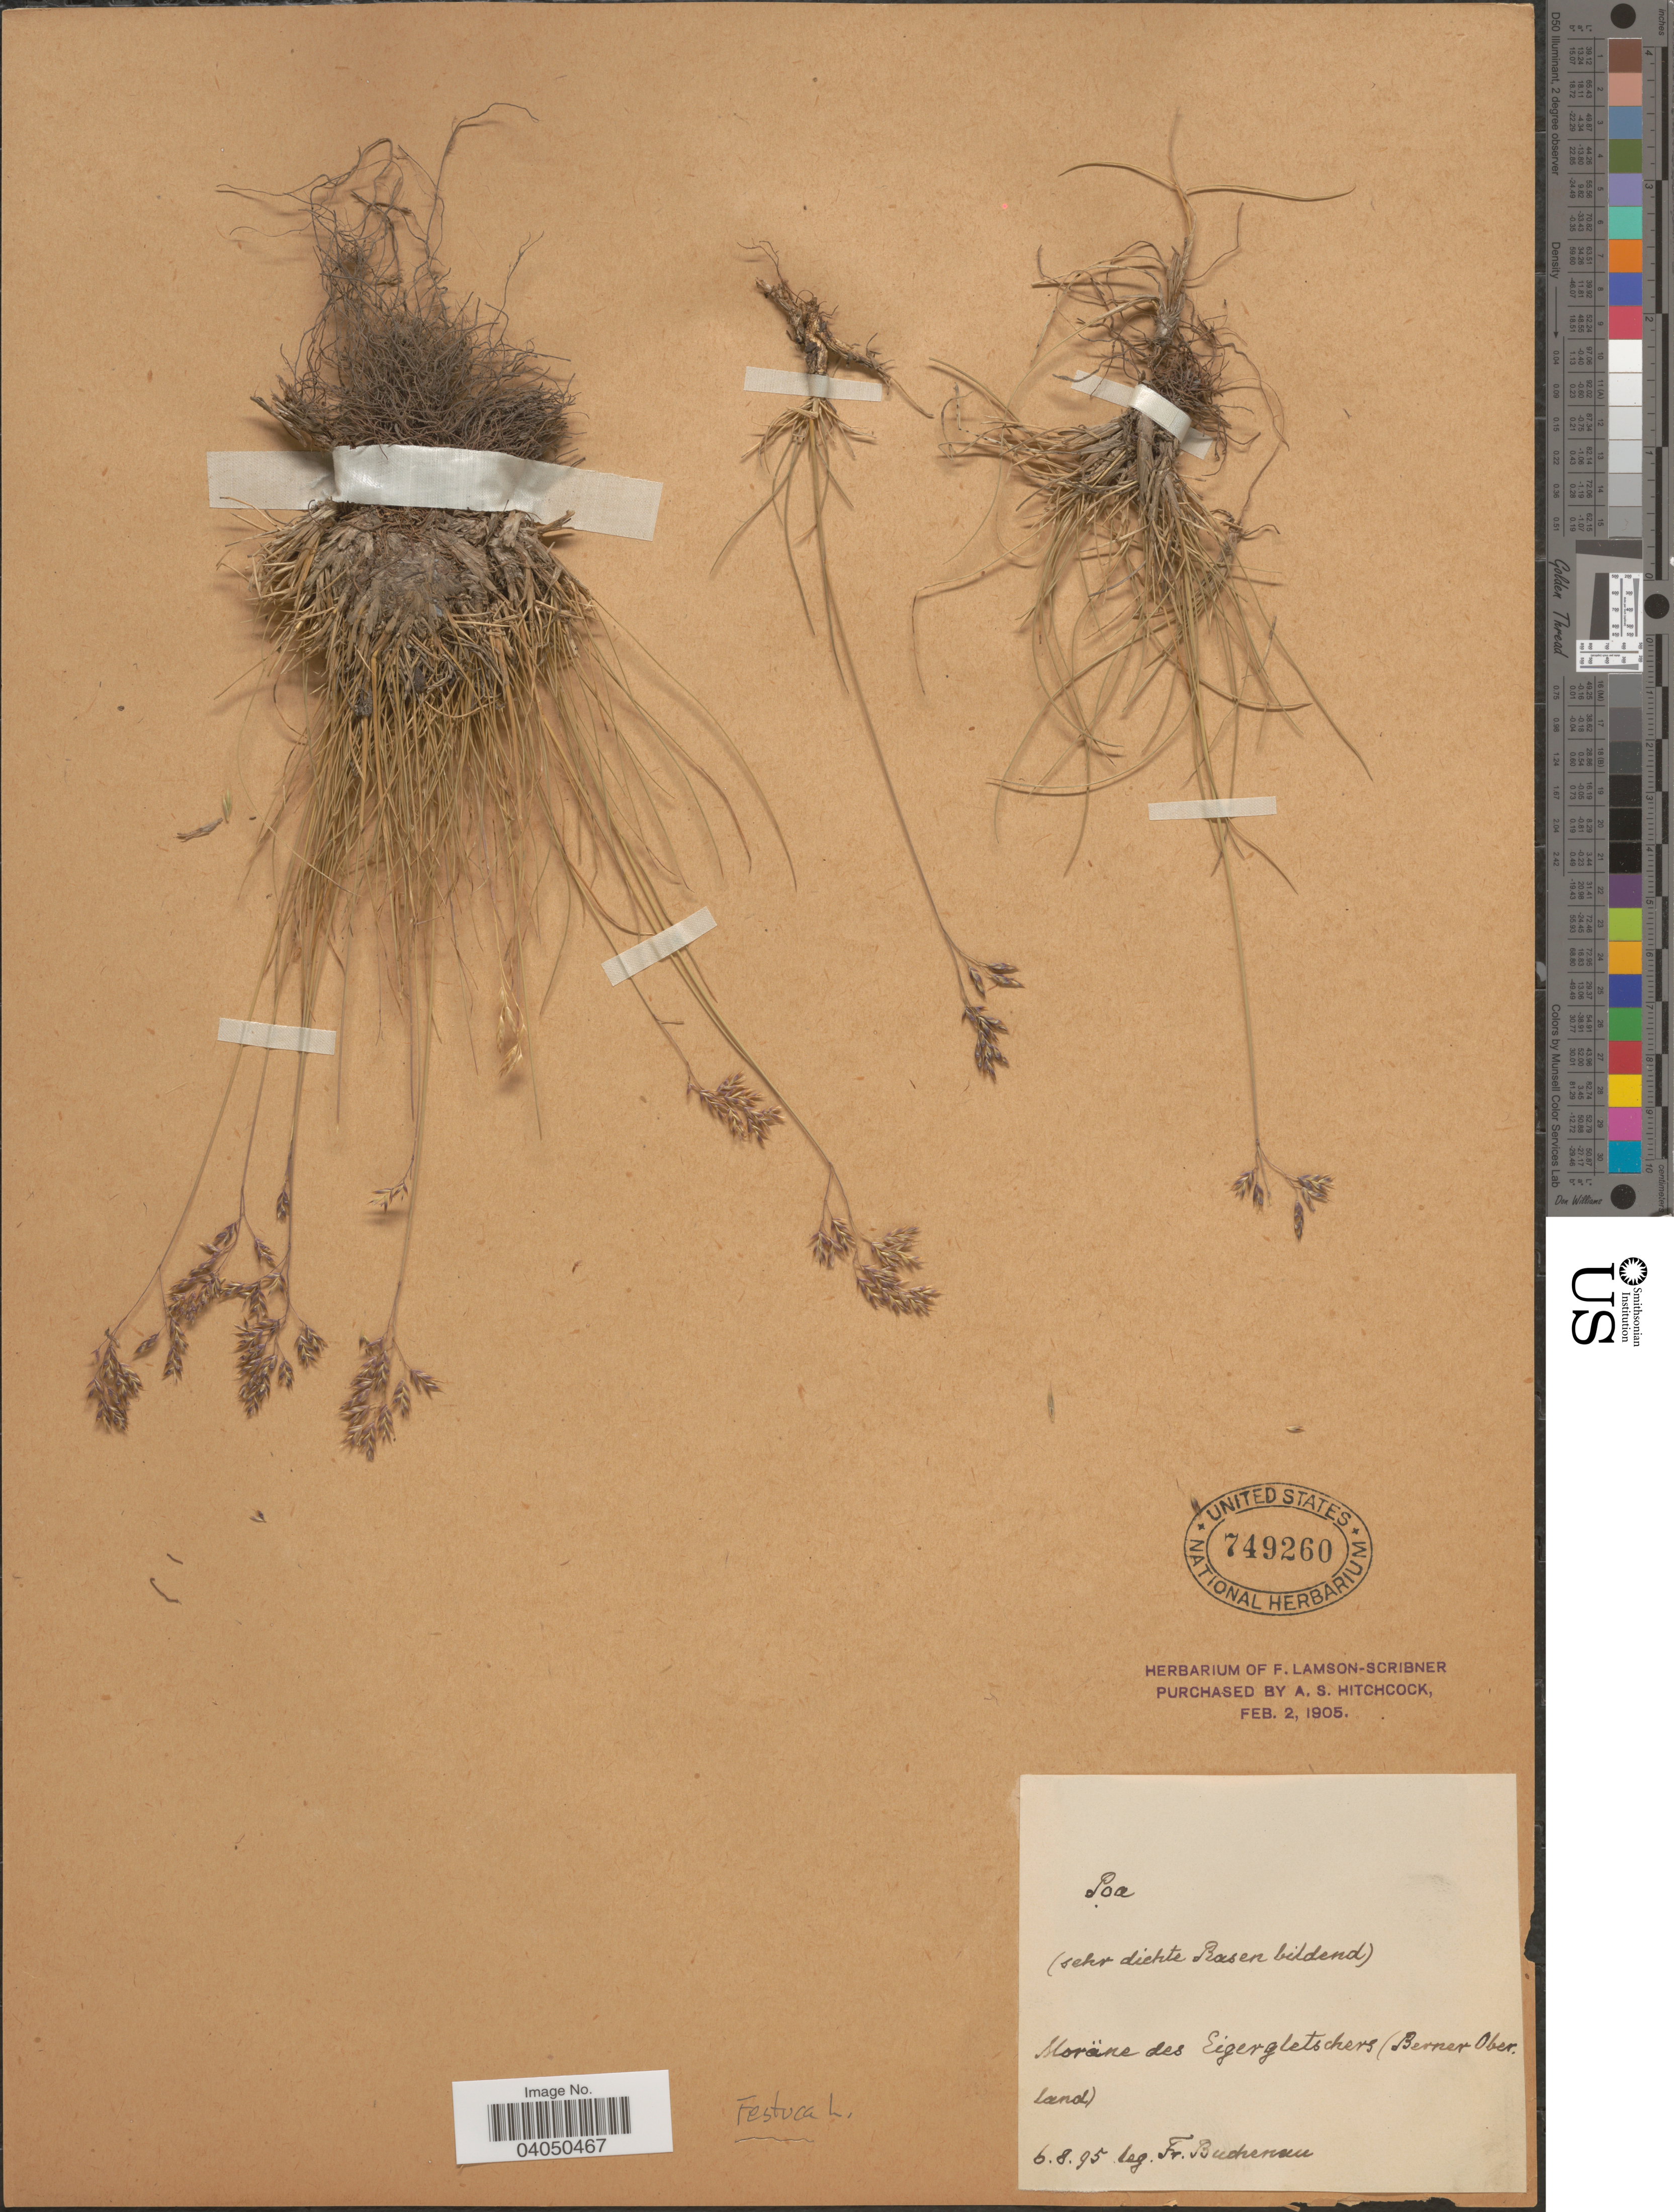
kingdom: Plantae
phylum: Tracheophyta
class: Liliopsida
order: Poales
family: Poaceae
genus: Festuca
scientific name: Festuca sp.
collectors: F. Buchenau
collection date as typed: Transcribed d/m/y: 6/8/95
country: Switzerland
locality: Moräne des Eigergletschers (Berner Oberland).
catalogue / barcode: US 749260